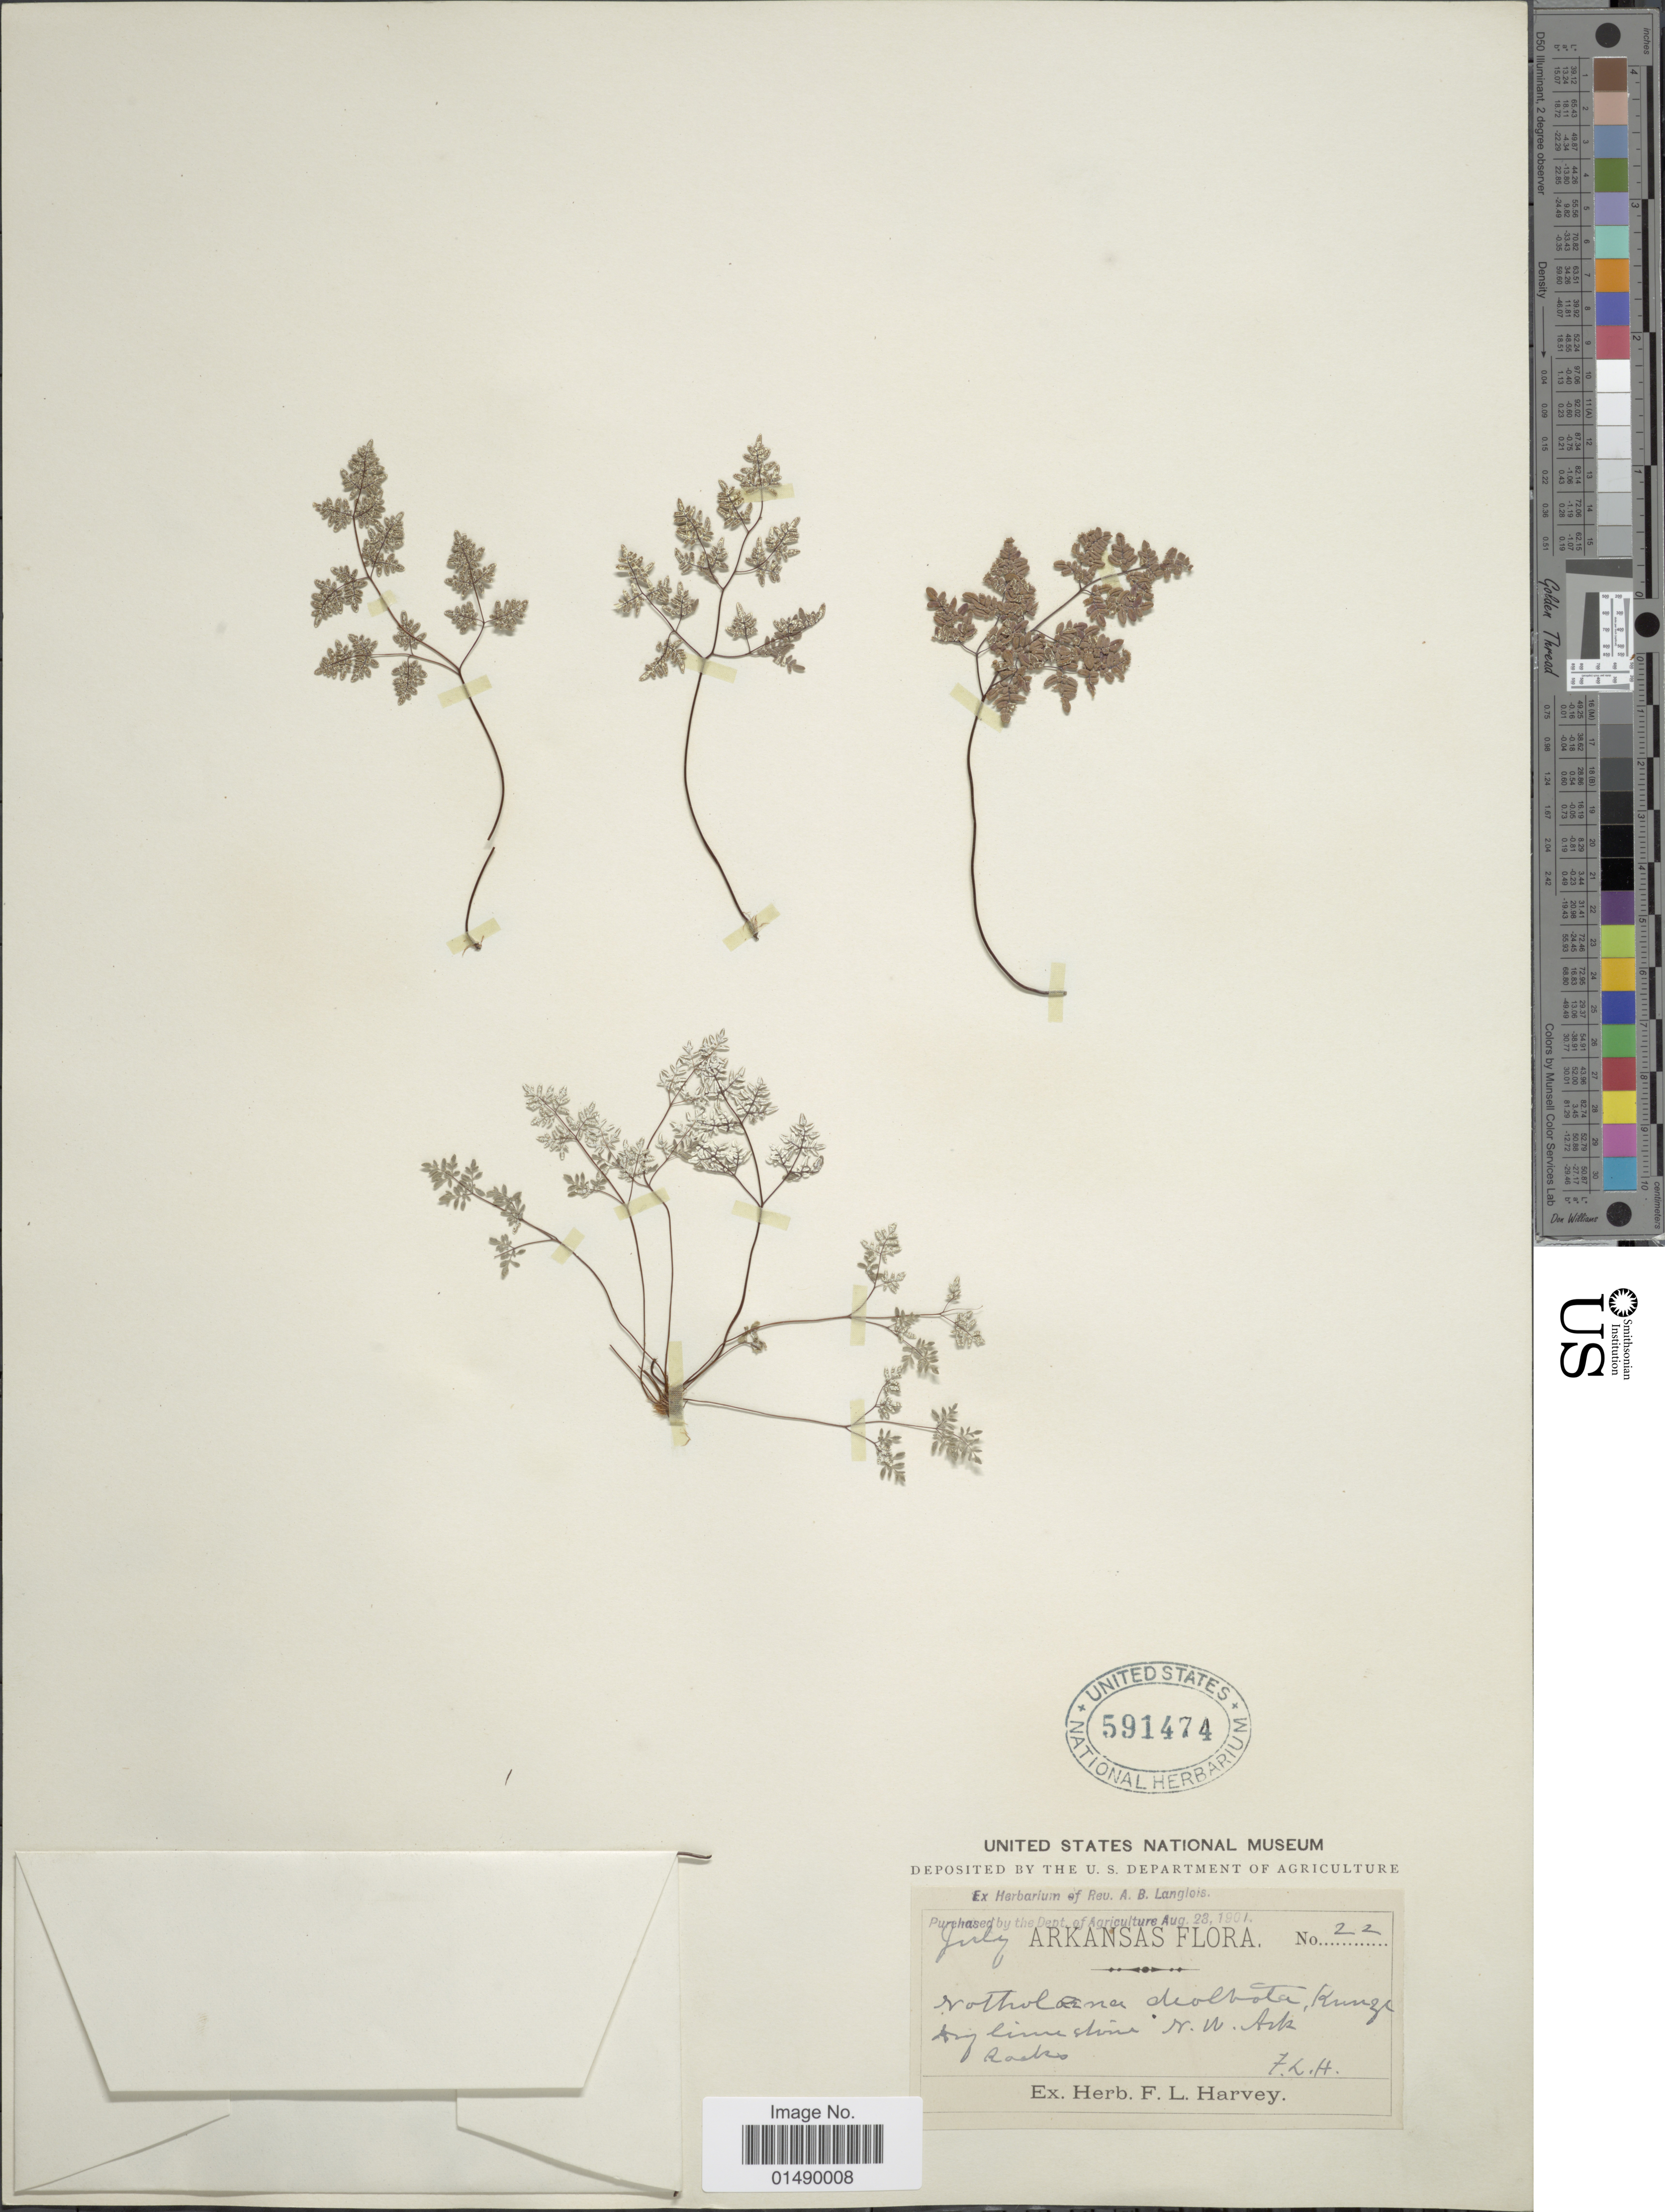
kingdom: Plantae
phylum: Tracheophyta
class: Polypodiopsida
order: Polypodiales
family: Pteridaceae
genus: Argyrochosma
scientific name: Argyrochosma dealbata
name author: (Pursh) Windham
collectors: F. L. Harvey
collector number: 22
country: United States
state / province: Arkansas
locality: Arkansas, dry limestone, N. W. Ark. Rocks.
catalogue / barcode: US 591474